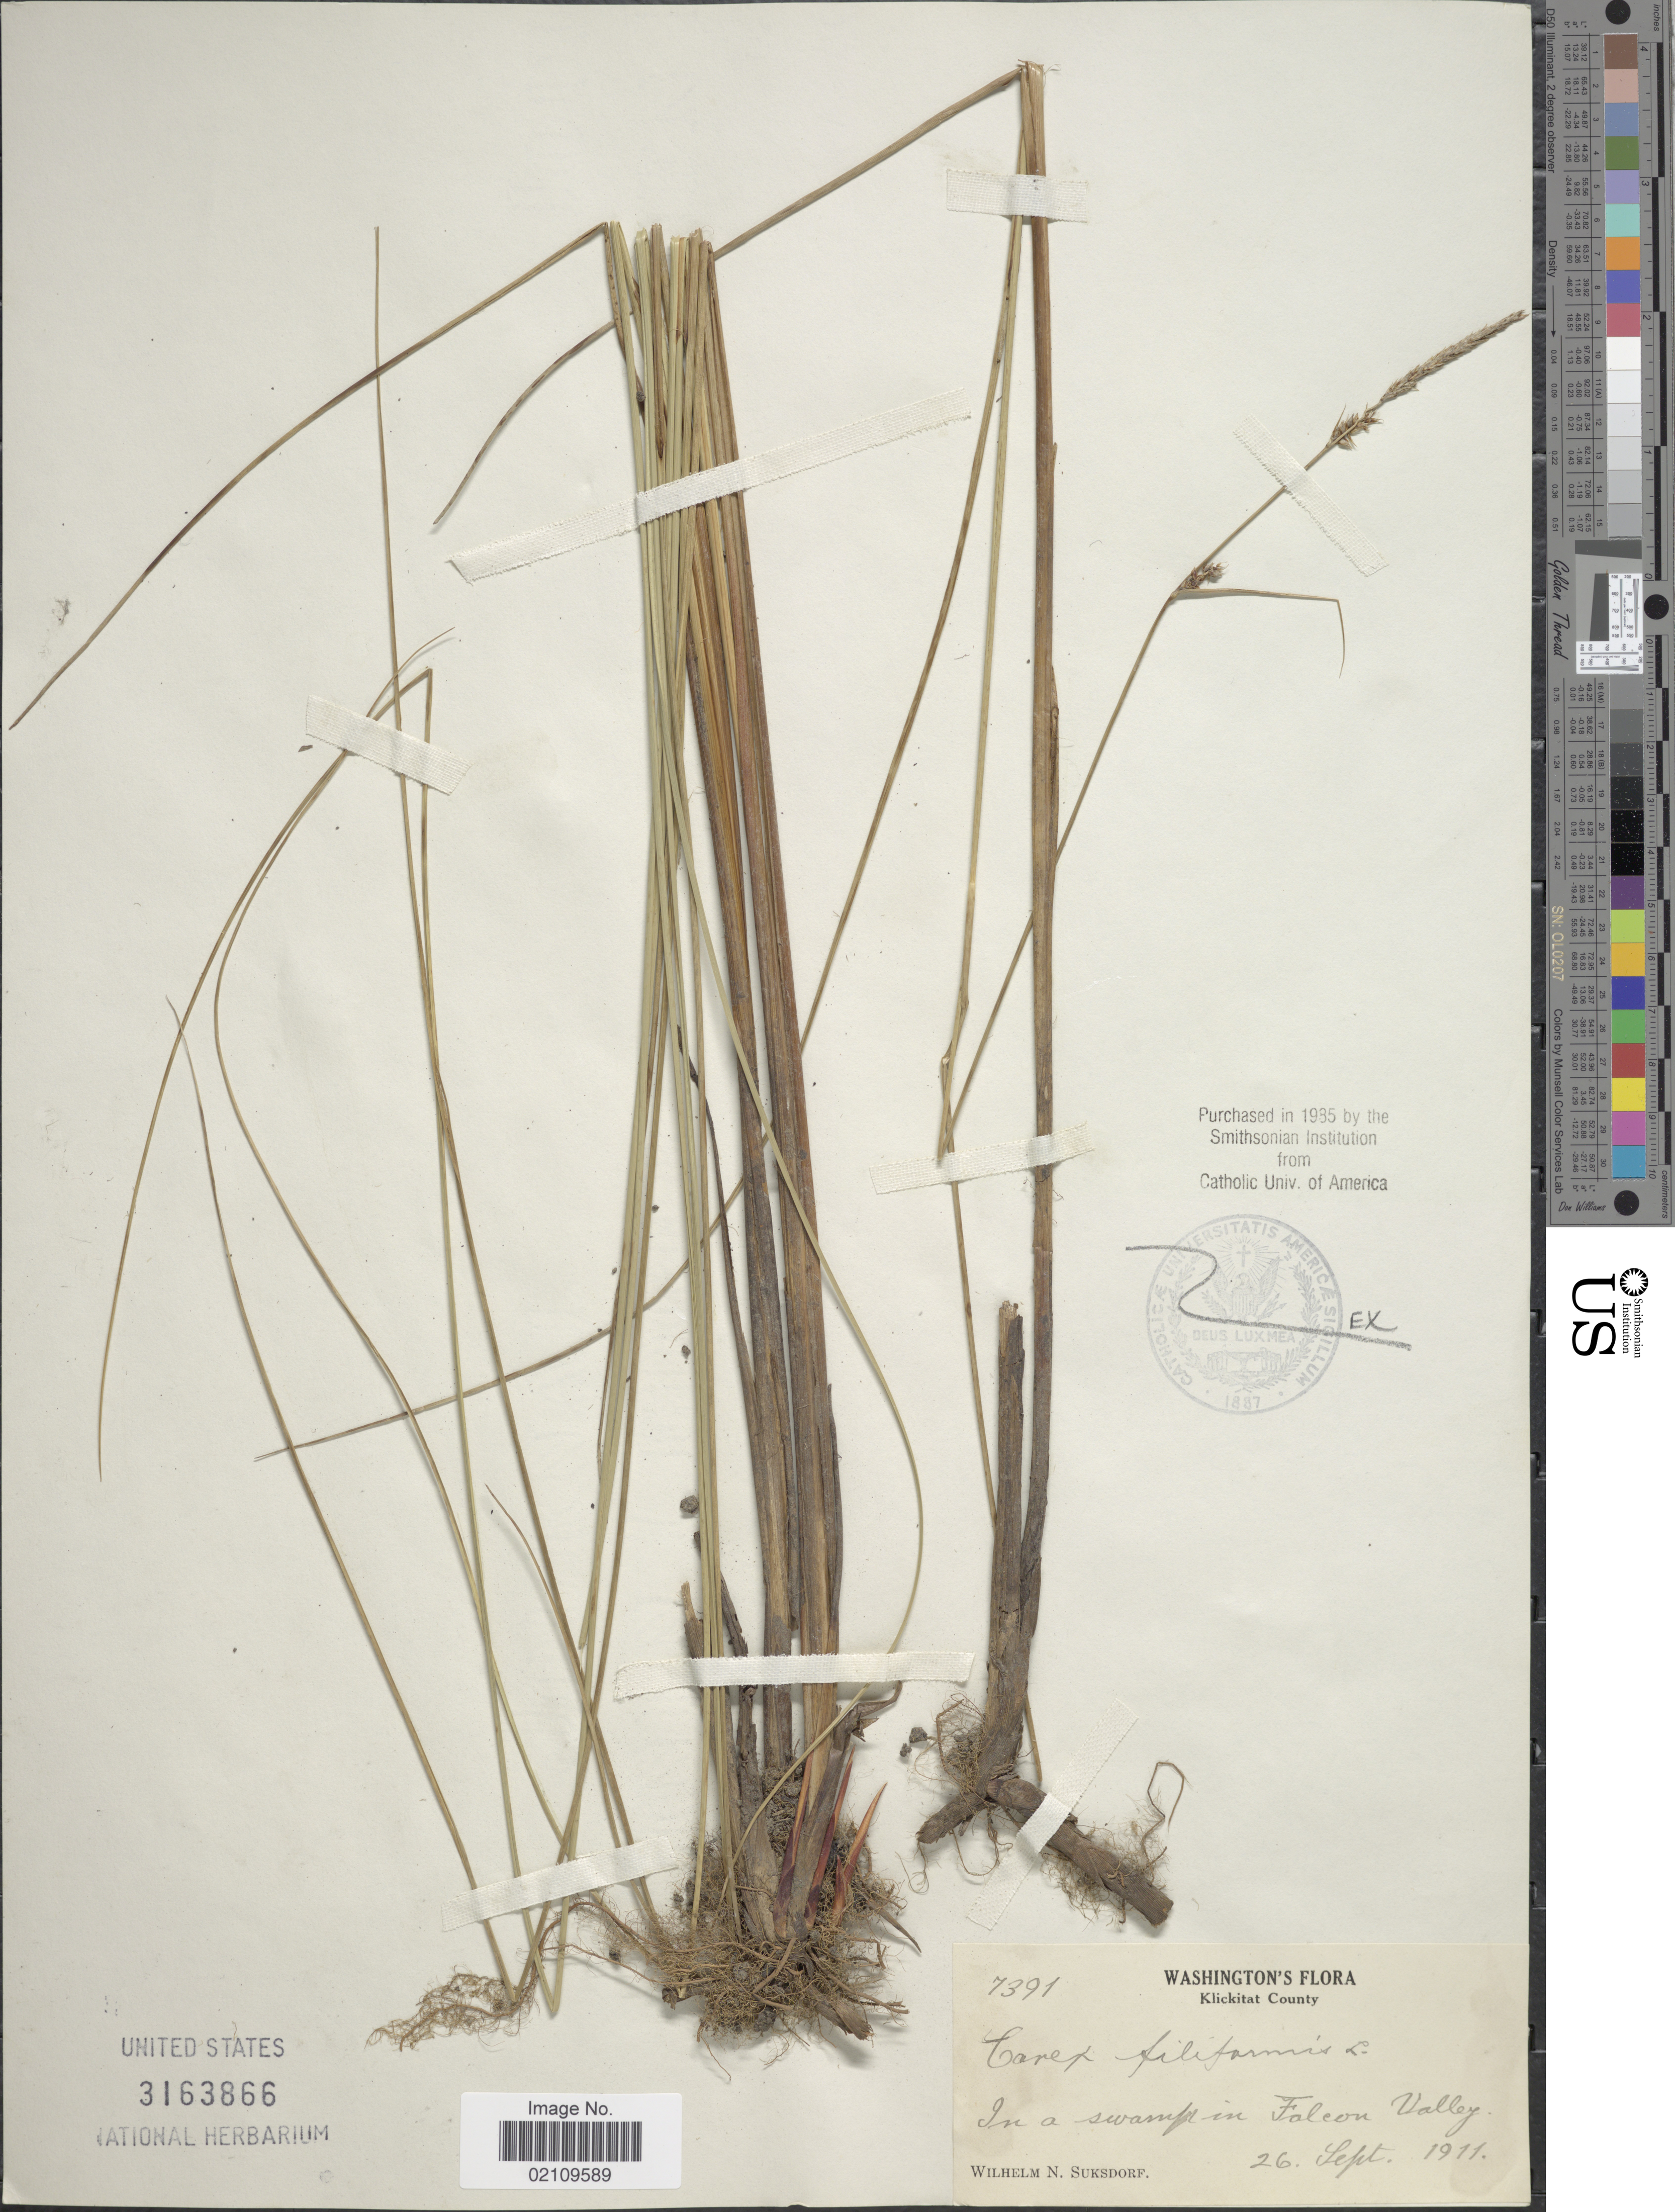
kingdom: Plantae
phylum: Tracheophyta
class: Liliopsida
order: Poales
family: Cyperaceae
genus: Carex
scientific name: Carex lasiocarpa var. americana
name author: Fernald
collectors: W. N. Suksdorf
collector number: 7391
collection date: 1911-09-26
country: United States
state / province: Washington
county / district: Klickitat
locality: Klickitat County, In a swamp in Falcon Valley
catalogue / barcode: US 3163866